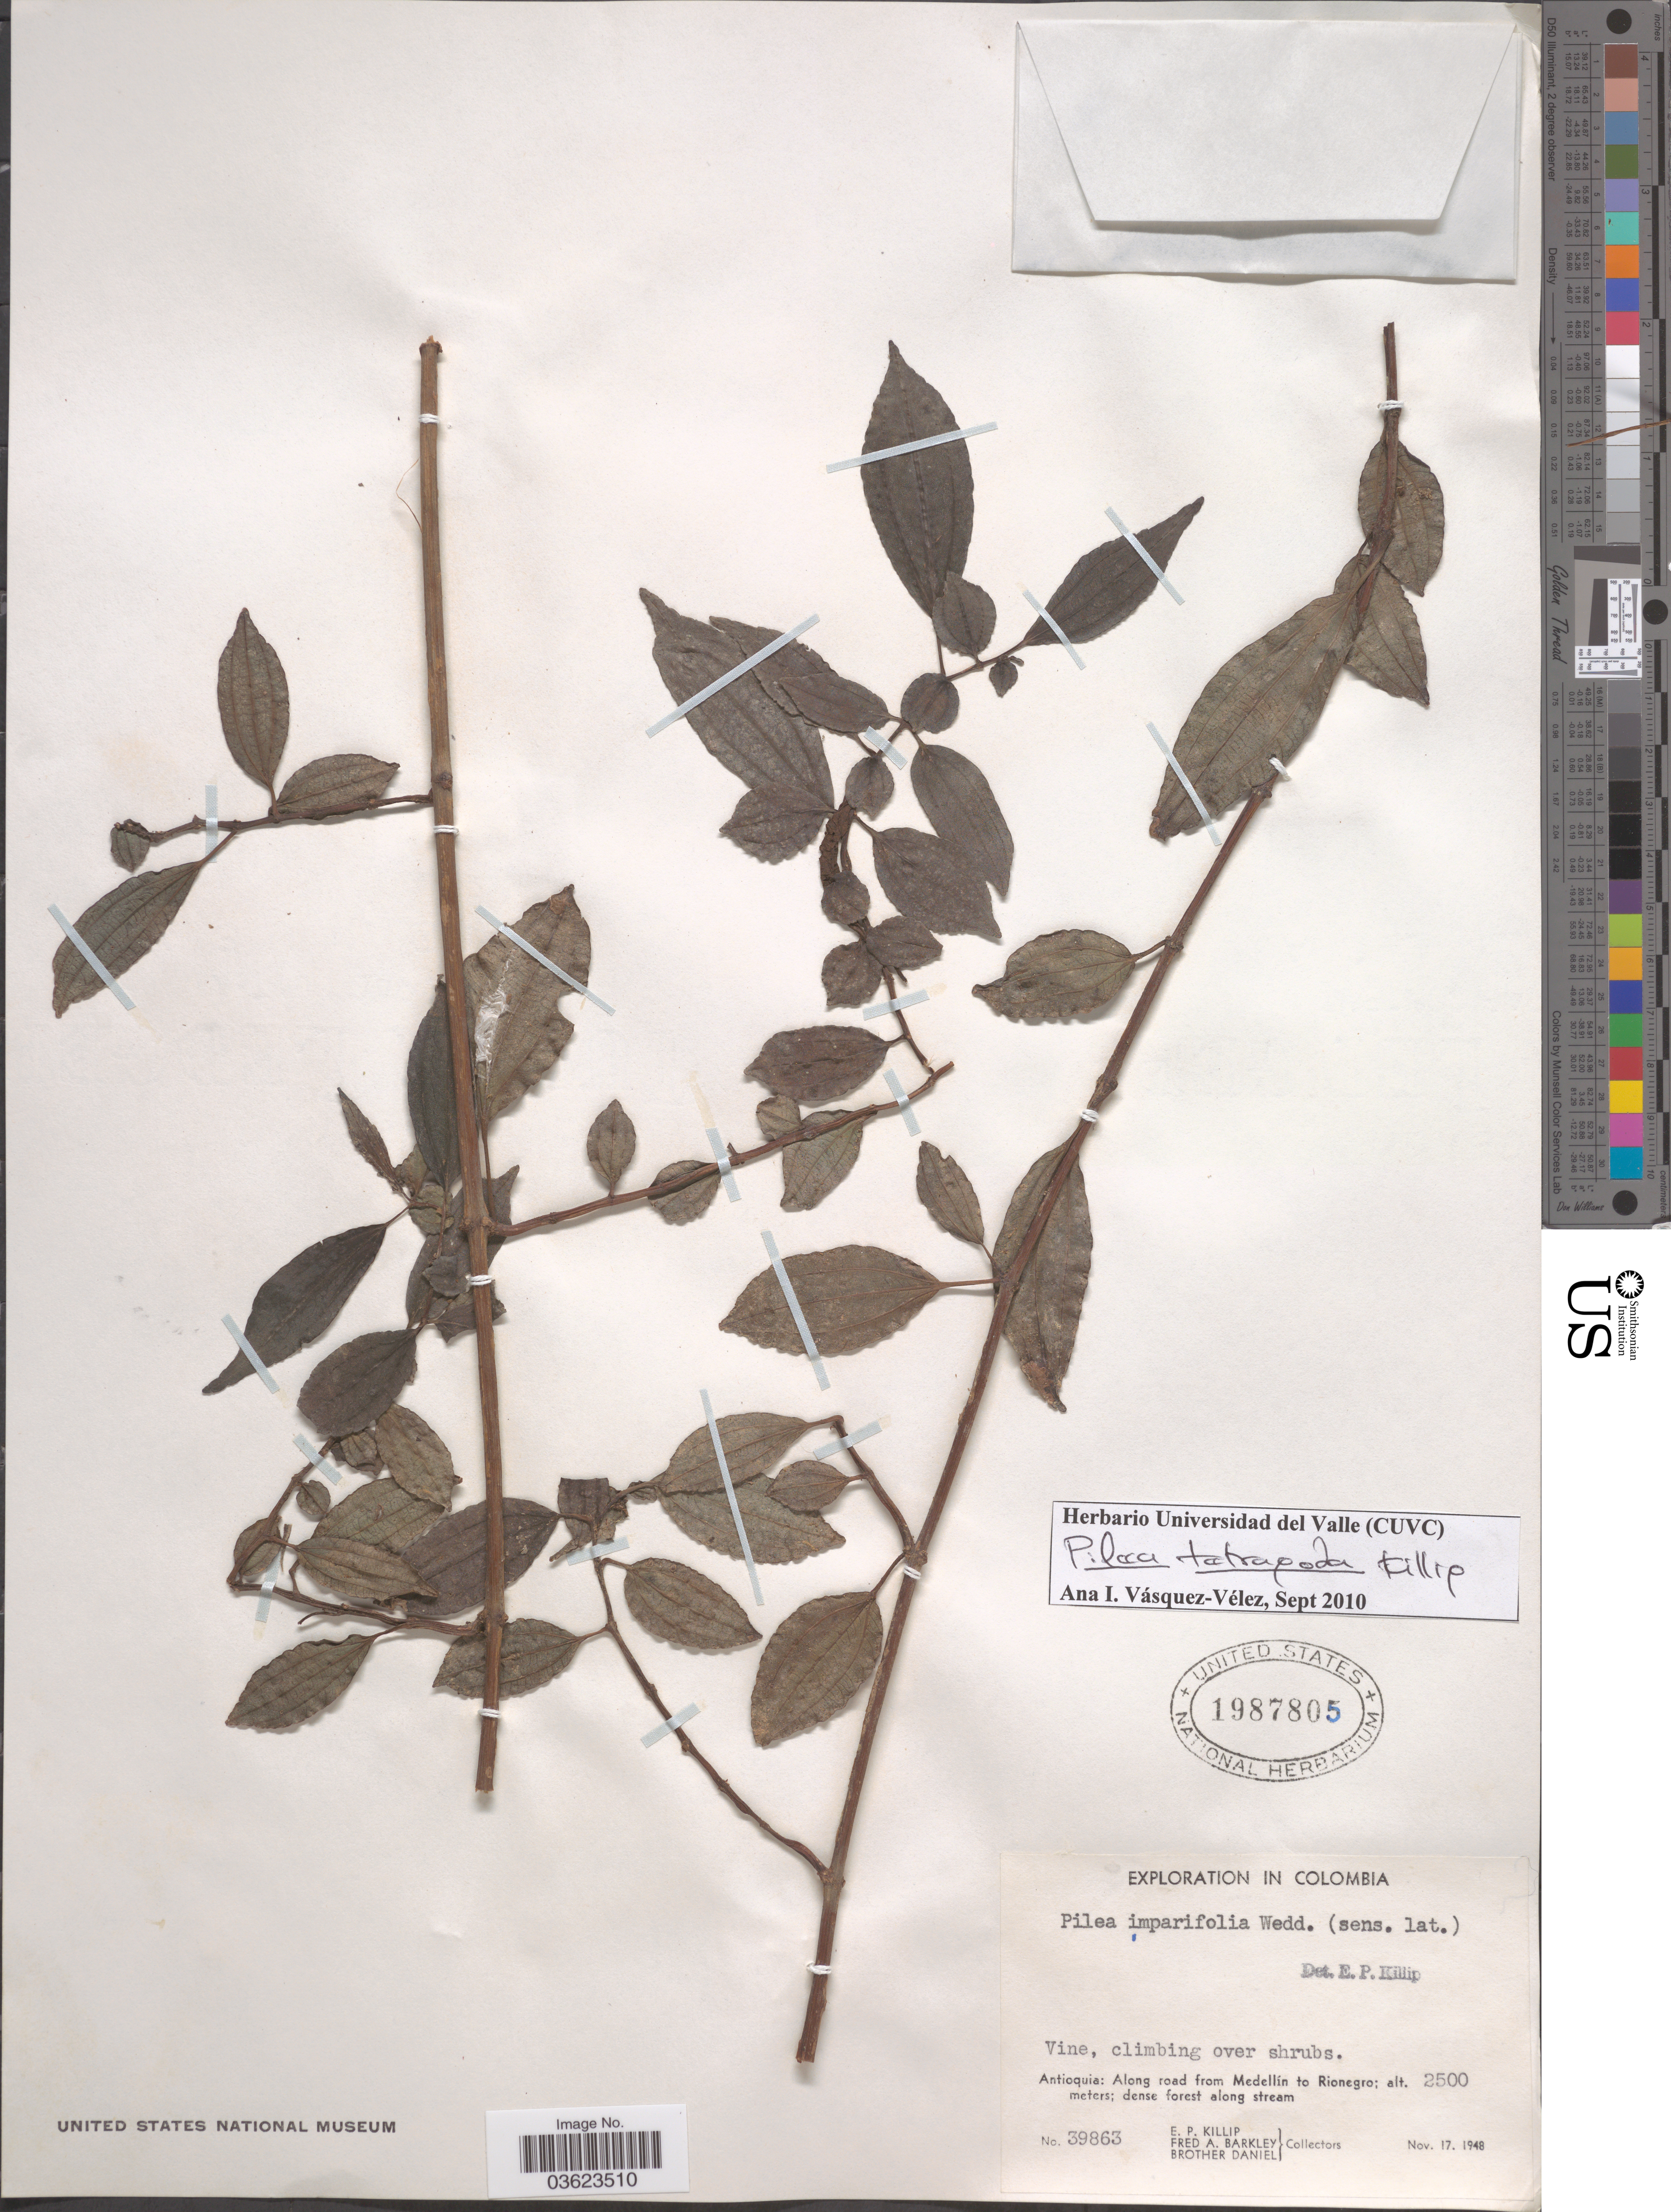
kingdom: Plantae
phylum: Tracheophyta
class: Magnoliopsida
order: Rosales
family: Urticaceae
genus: Pilea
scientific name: Pilea tetrapoda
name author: Killip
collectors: E. P. Killip, F. A. Barkley & Bro. Daniel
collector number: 39863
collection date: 1948-11-17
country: Colombia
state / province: Antioquia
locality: Along road from Medellín to Rionegro.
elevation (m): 2500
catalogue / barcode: US 1987805